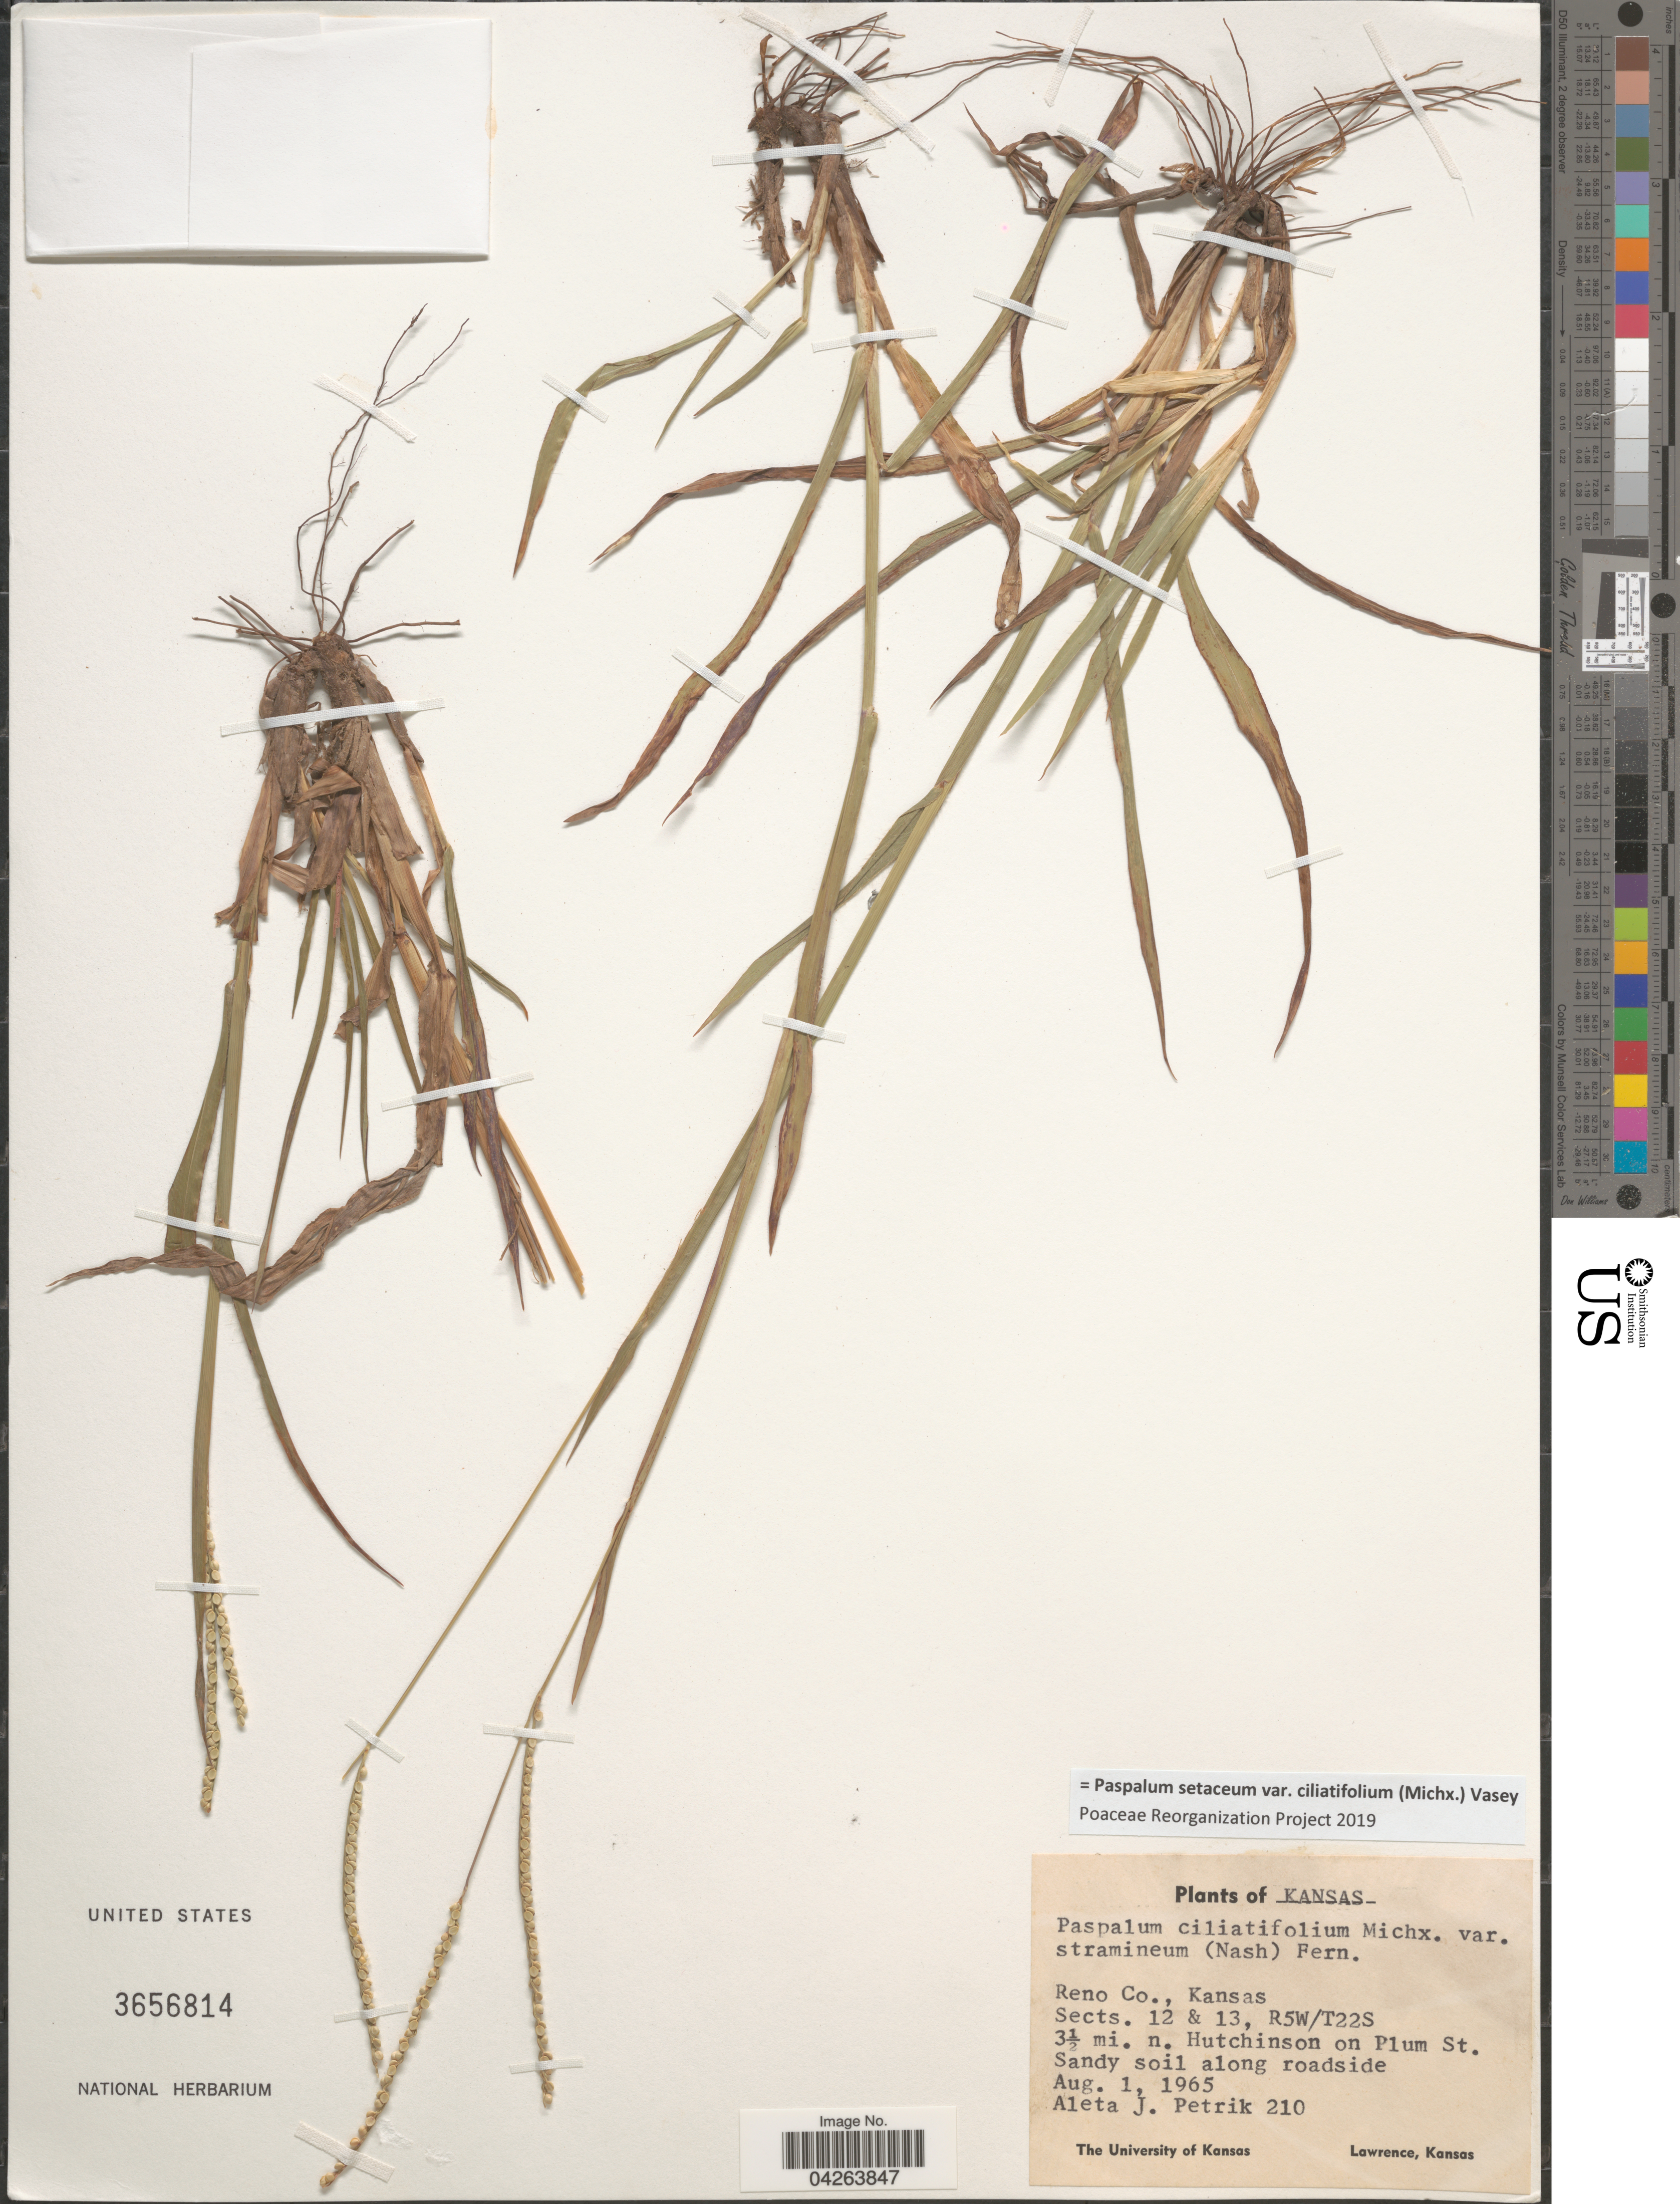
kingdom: Plantae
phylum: Tracheophyta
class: Liliopsida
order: Poales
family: Poaceae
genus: Paspalum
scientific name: Paspalum setaceum var. ciliatifolium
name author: (Michx.) Vasey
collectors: A. Petrik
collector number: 210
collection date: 1965-08-01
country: United States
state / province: Kansas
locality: Reno Co., Sects. 12 & 13, R5W/T22S. 3½ mi. n. Hutchinson on Plum St.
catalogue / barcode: US 3656814